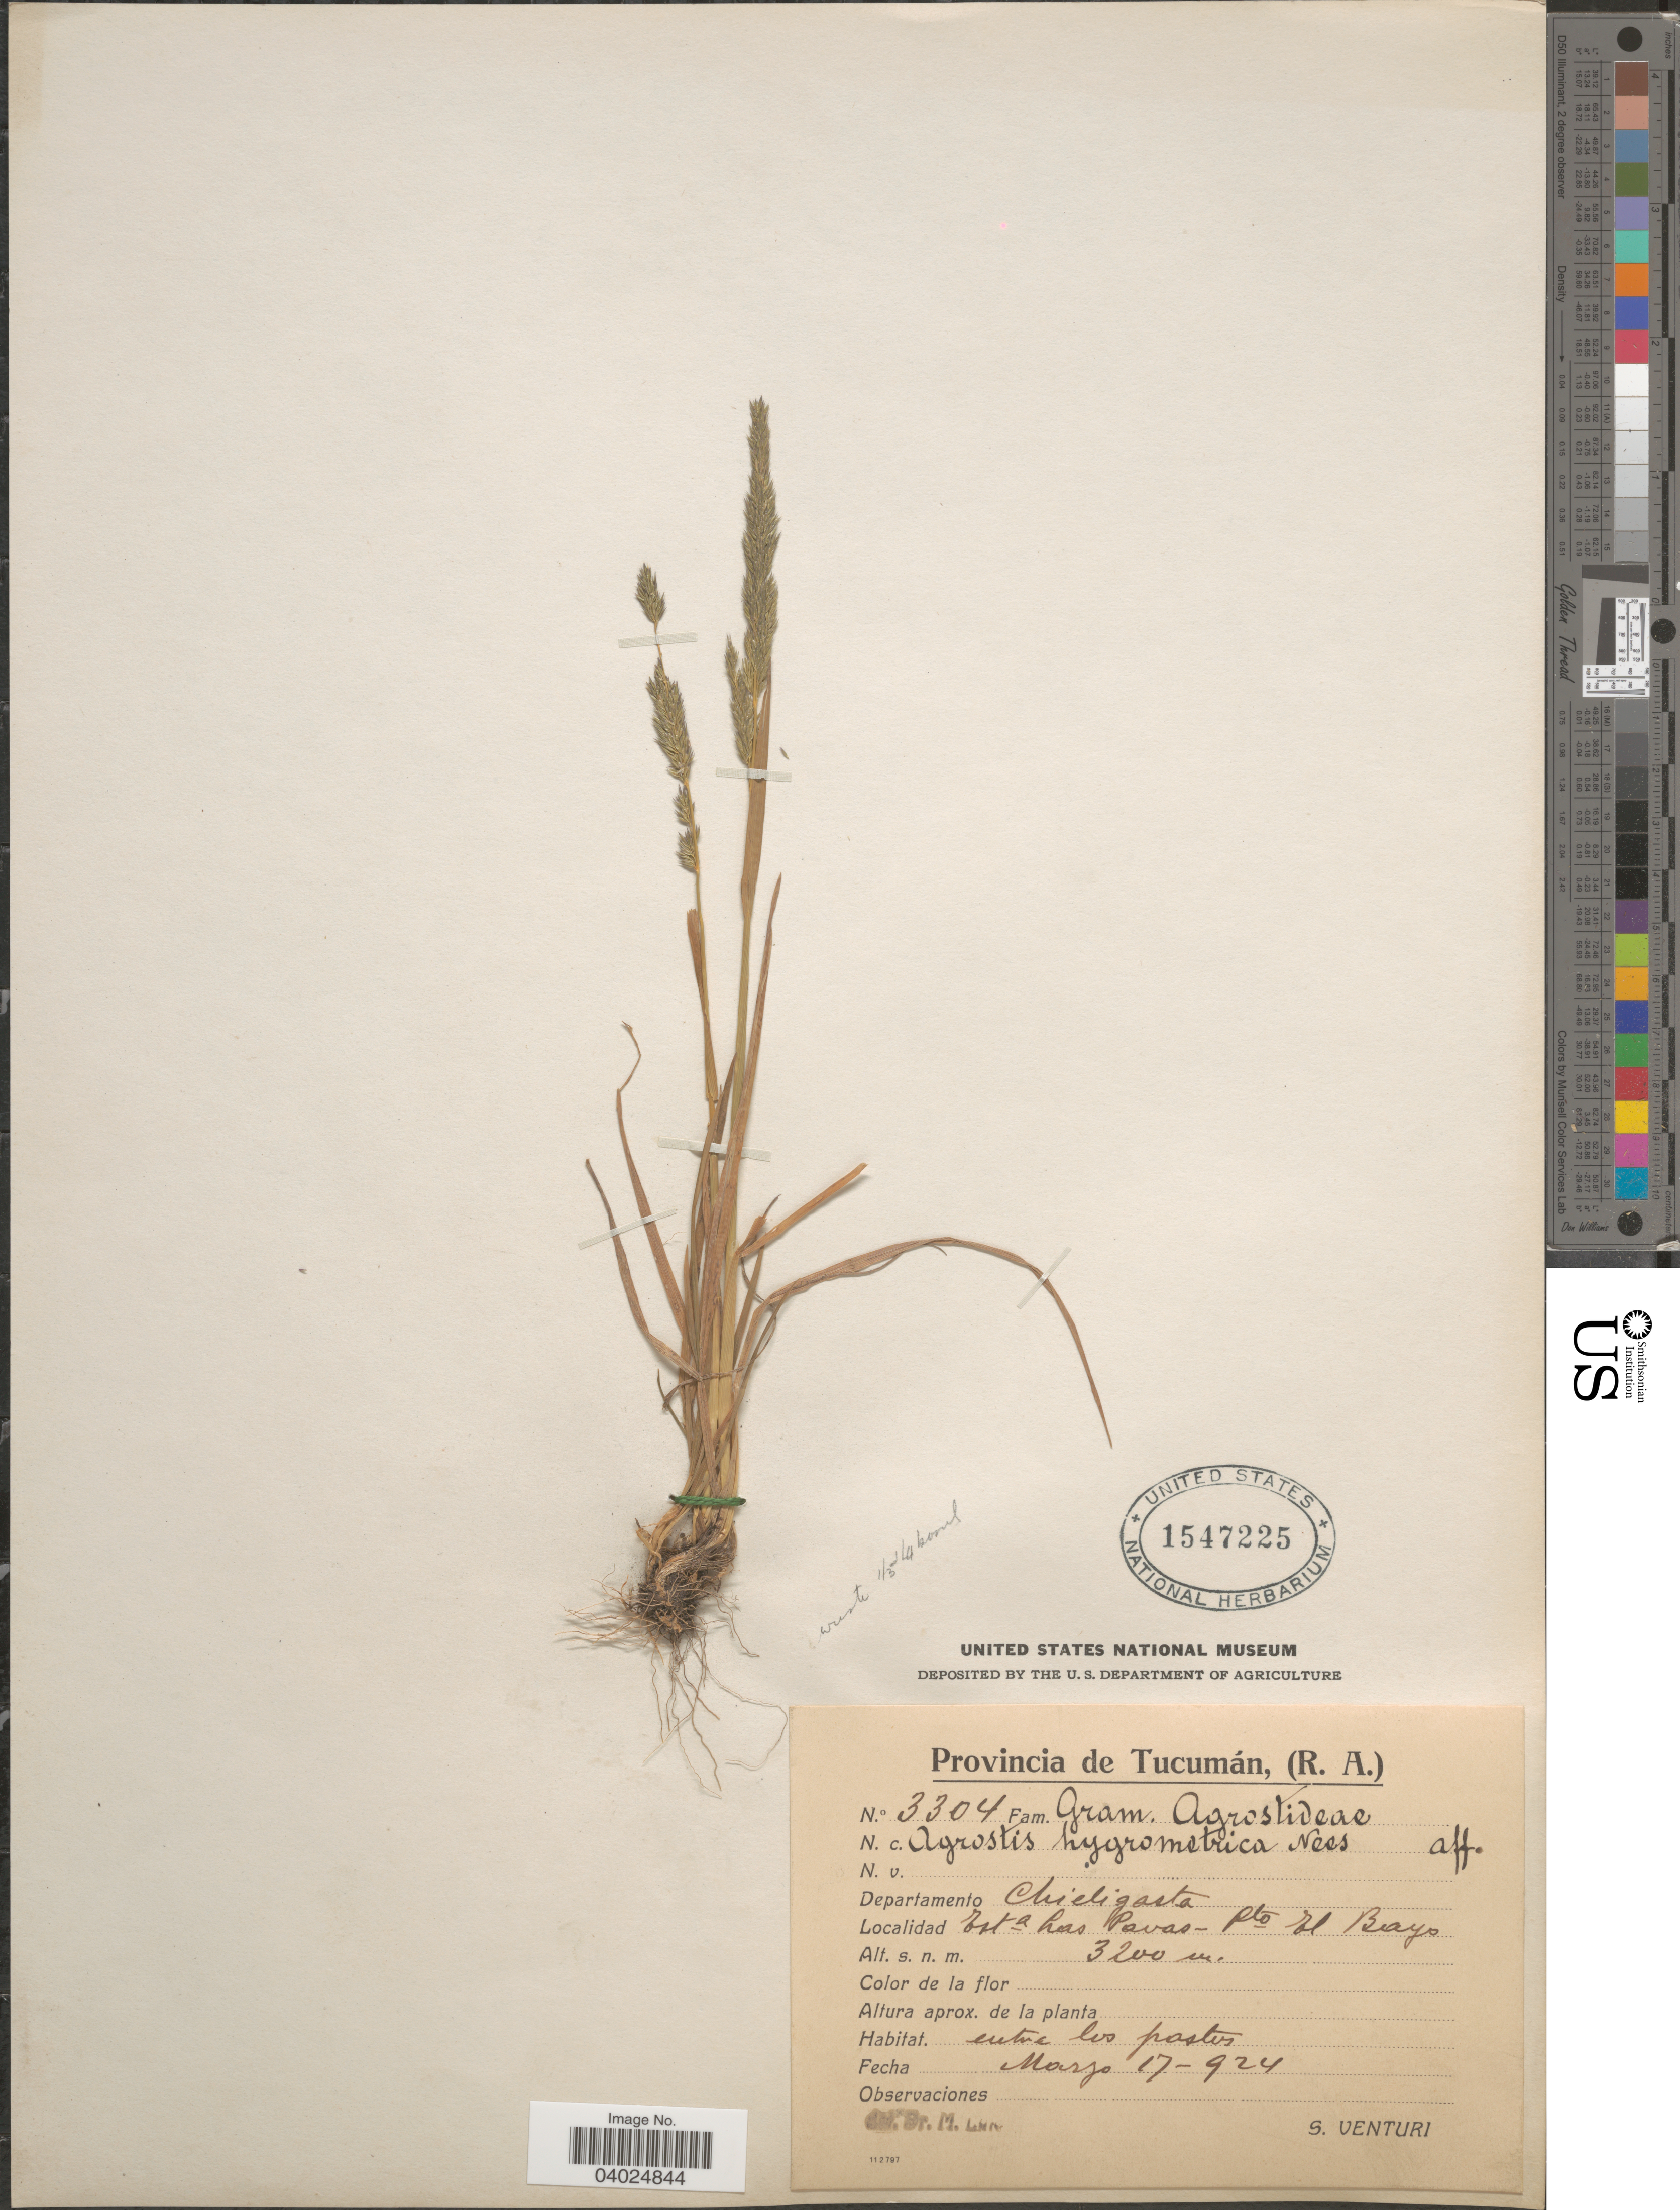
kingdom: Plantae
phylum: Tracheophyta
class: Liliopsida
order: Poales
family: Poaceae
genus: Agrostis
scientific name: Agrostis tolucensis Kunth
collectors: S. Venturi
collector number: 3304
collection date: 1924-03-17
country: Argentina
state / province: Tucuman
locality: Departamento Chicligasta. Esta Las Pavas. Pto El Bayo.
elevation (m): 3200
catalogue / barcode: US 1547225